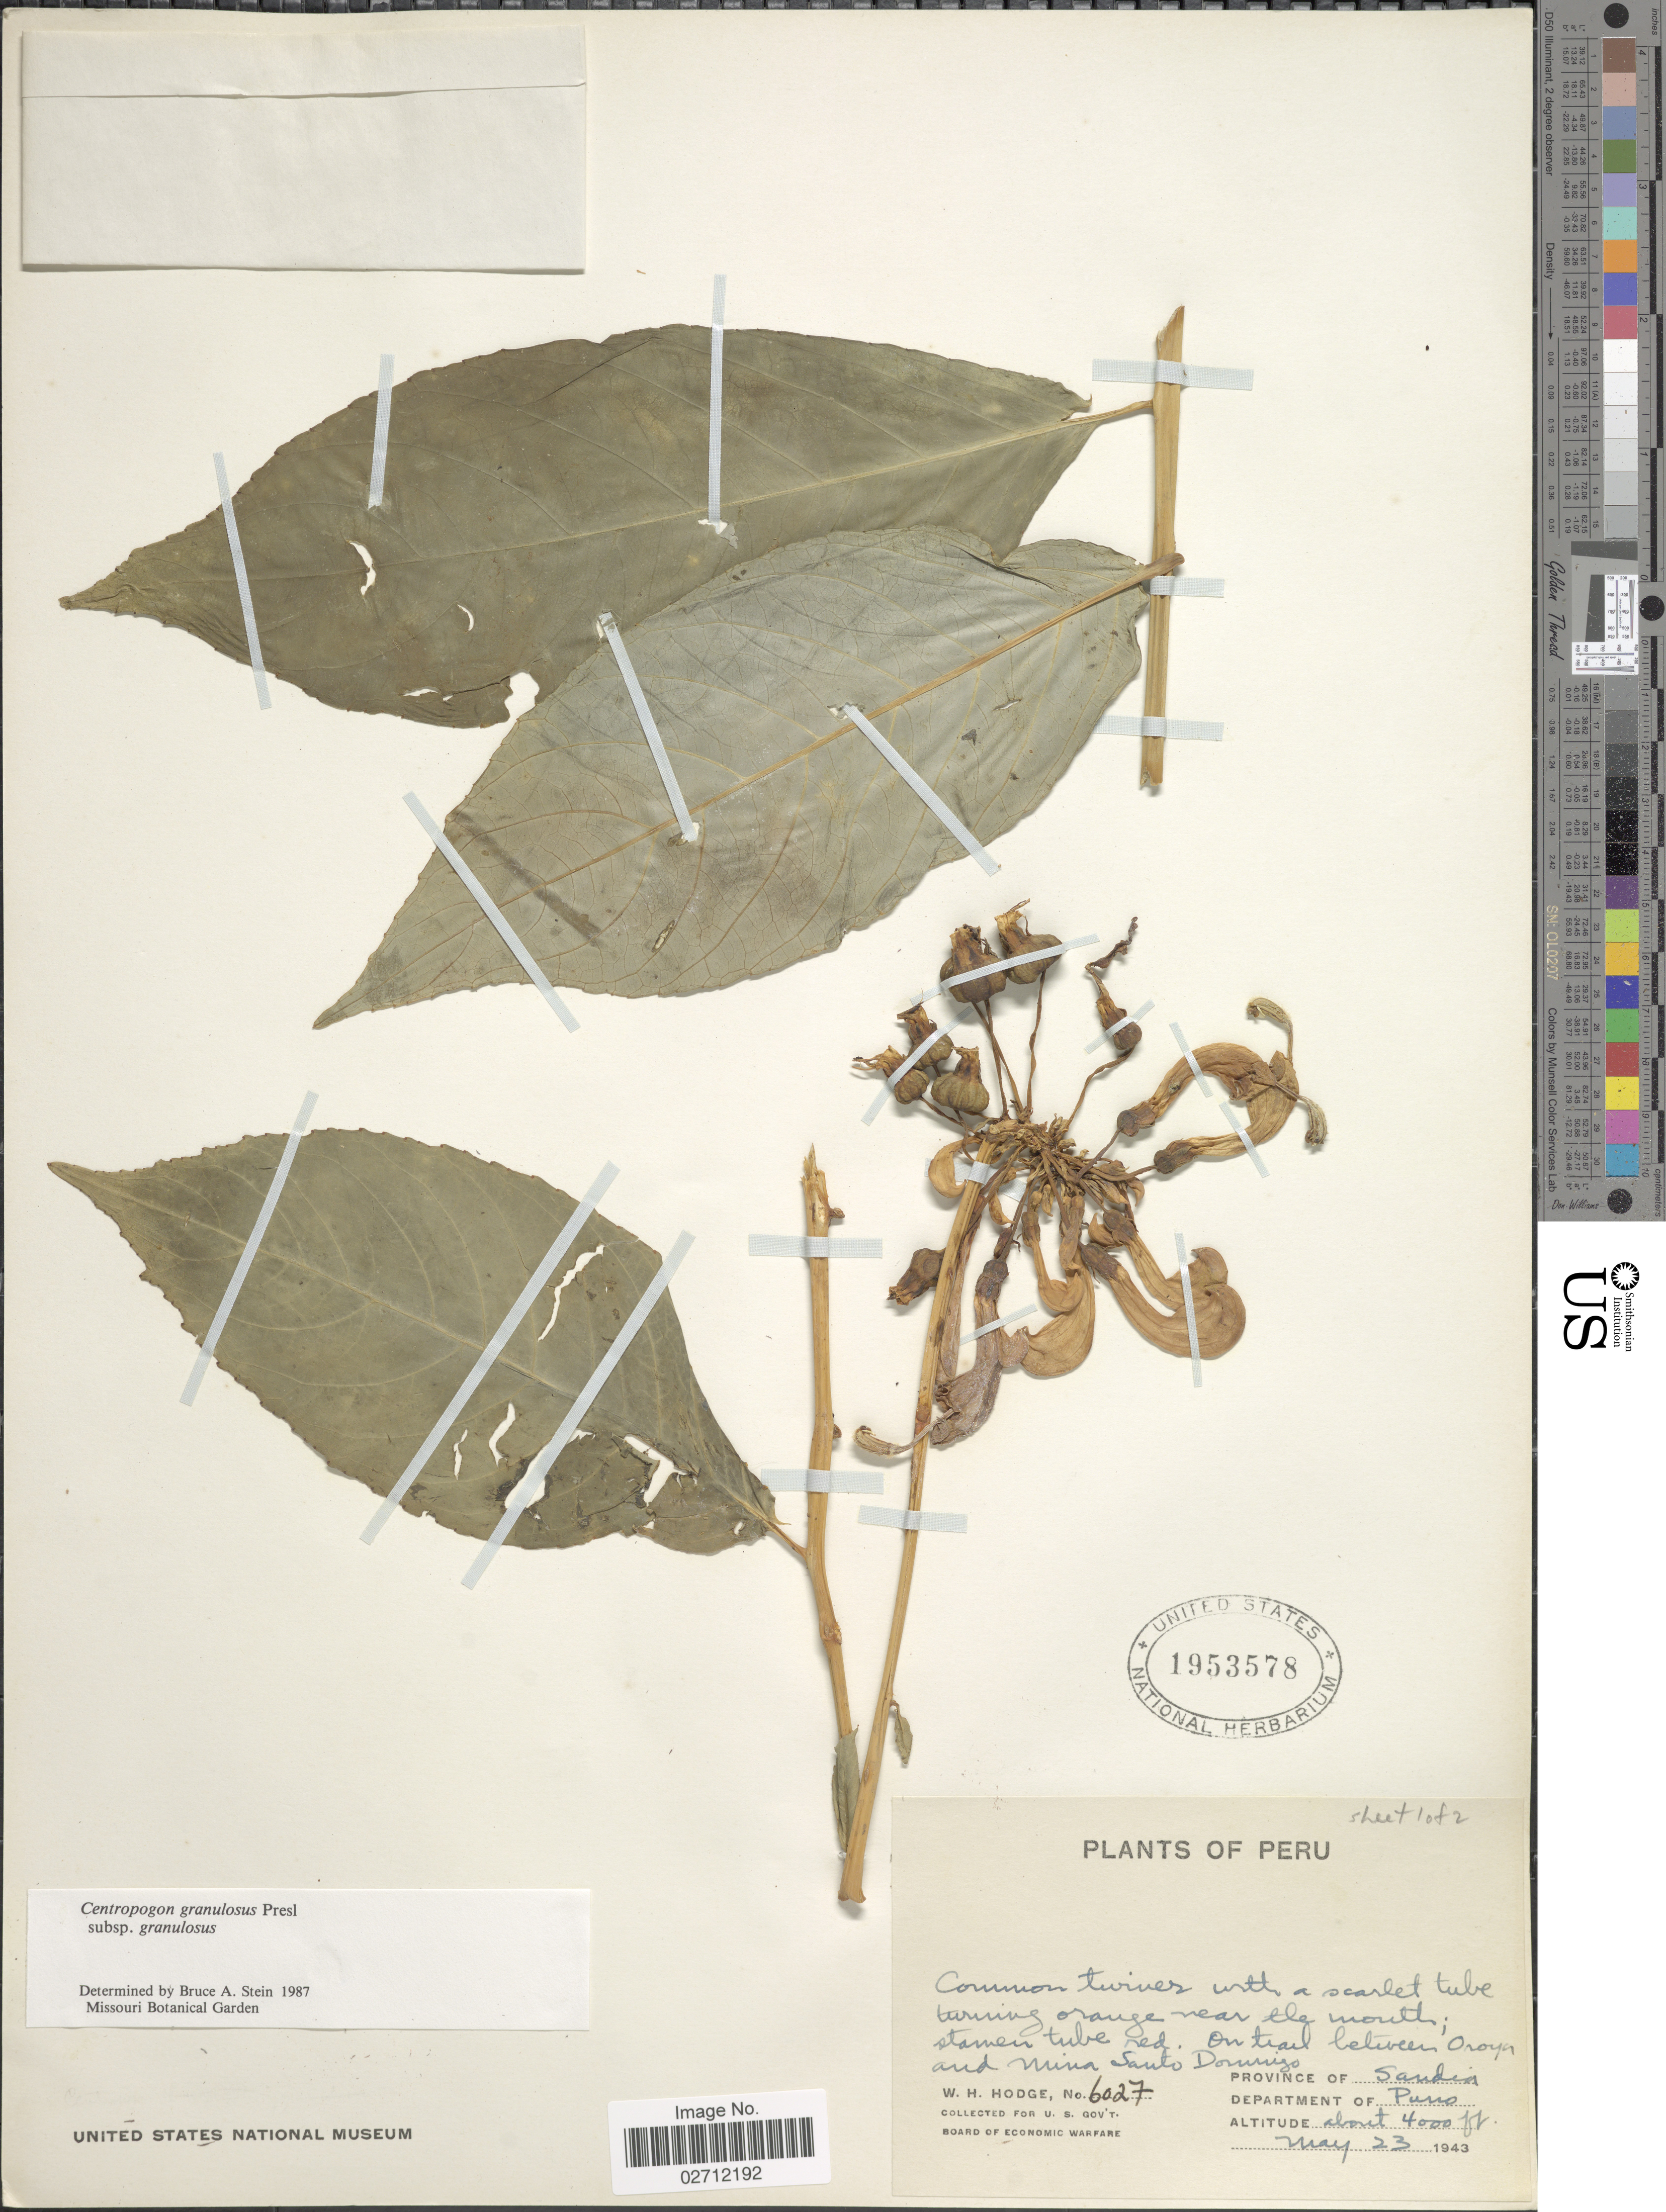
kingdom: Plantae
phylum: Tracheophyta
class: Magnoliopsida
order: Asterales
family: Campanulaceae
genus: Centropogon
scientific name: Centropogon granulosus subsp. granulosus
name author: C. Presl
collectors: W. Hodge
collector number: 6027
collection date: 1943-05-23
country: Peru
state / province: Puno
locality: Near mouth, on trail between Oroya and Mina Santa Domingo, Province of Sandia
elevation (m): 1219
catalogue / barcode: US 1953578